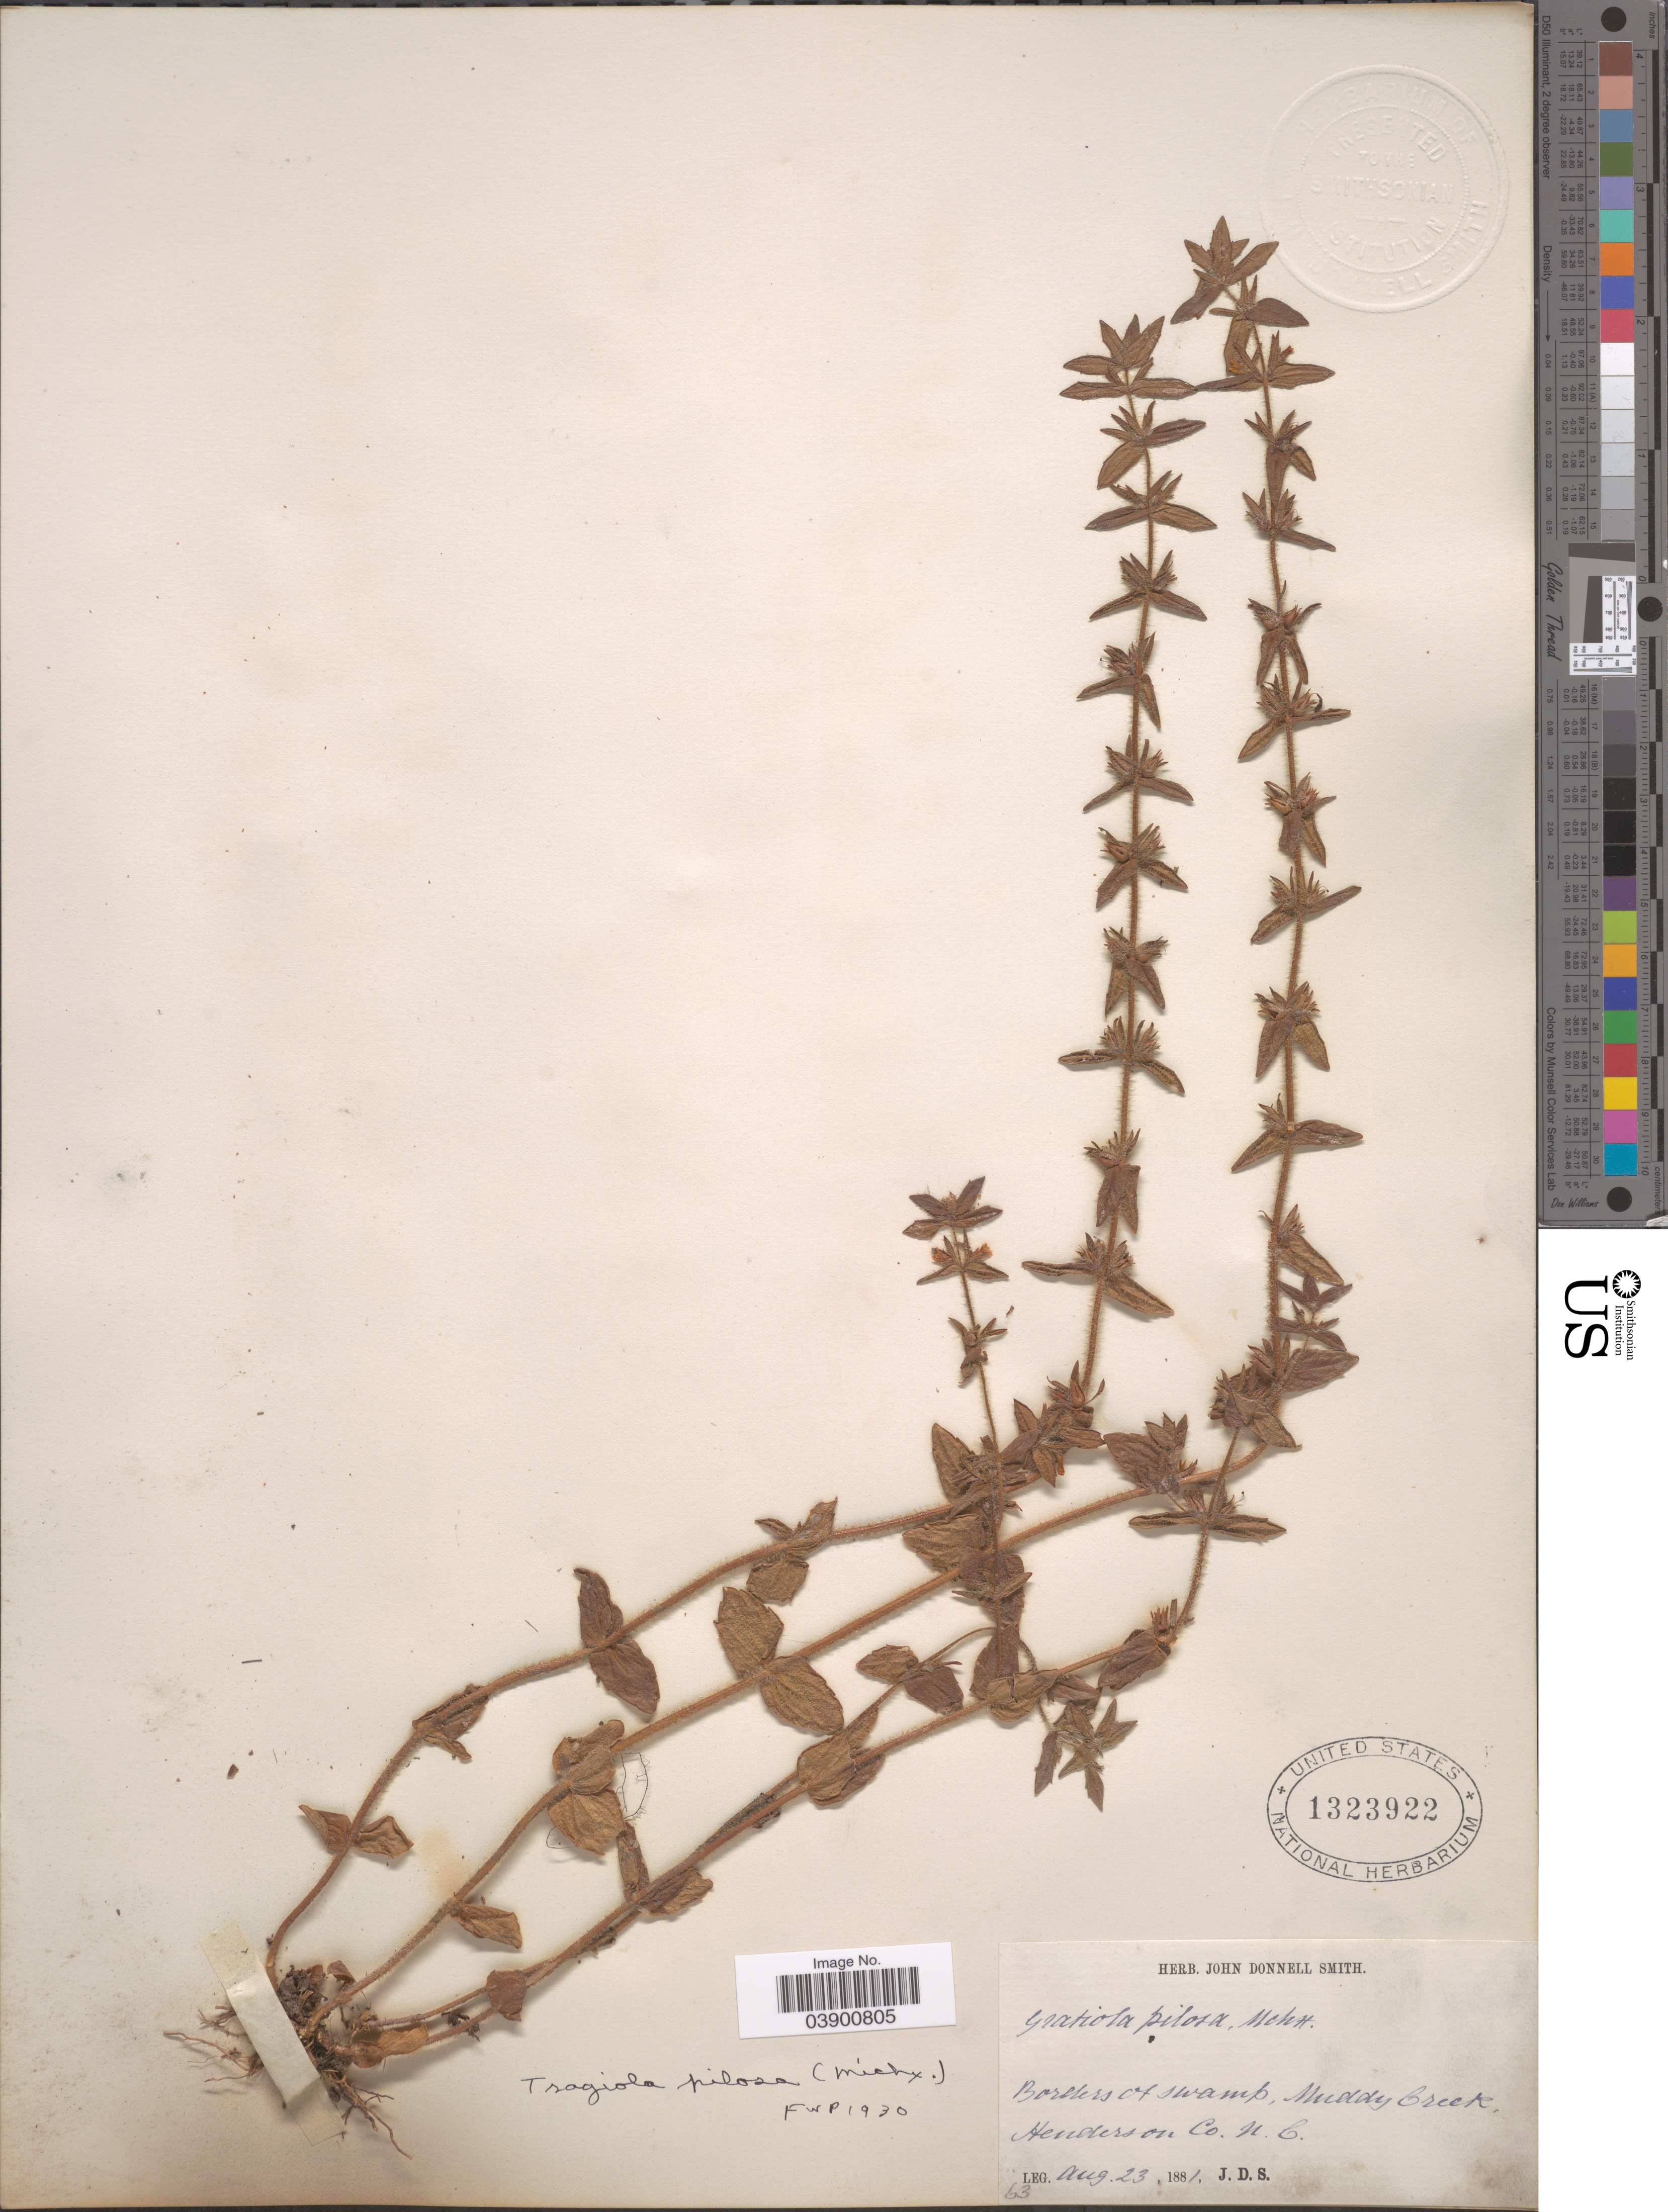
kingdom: Plantae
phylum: Tracheophyta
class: Magnoliopsida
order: Lamiales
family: Plantaginaceae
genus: Gratiola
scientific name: Gratiola pilosa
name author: Michx.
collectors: J. Donnell Smith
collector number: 63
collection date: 1881-08-23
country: United States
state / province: North Carolina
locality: Muddy Creek, Henderson Co.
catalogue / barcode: US 1323922